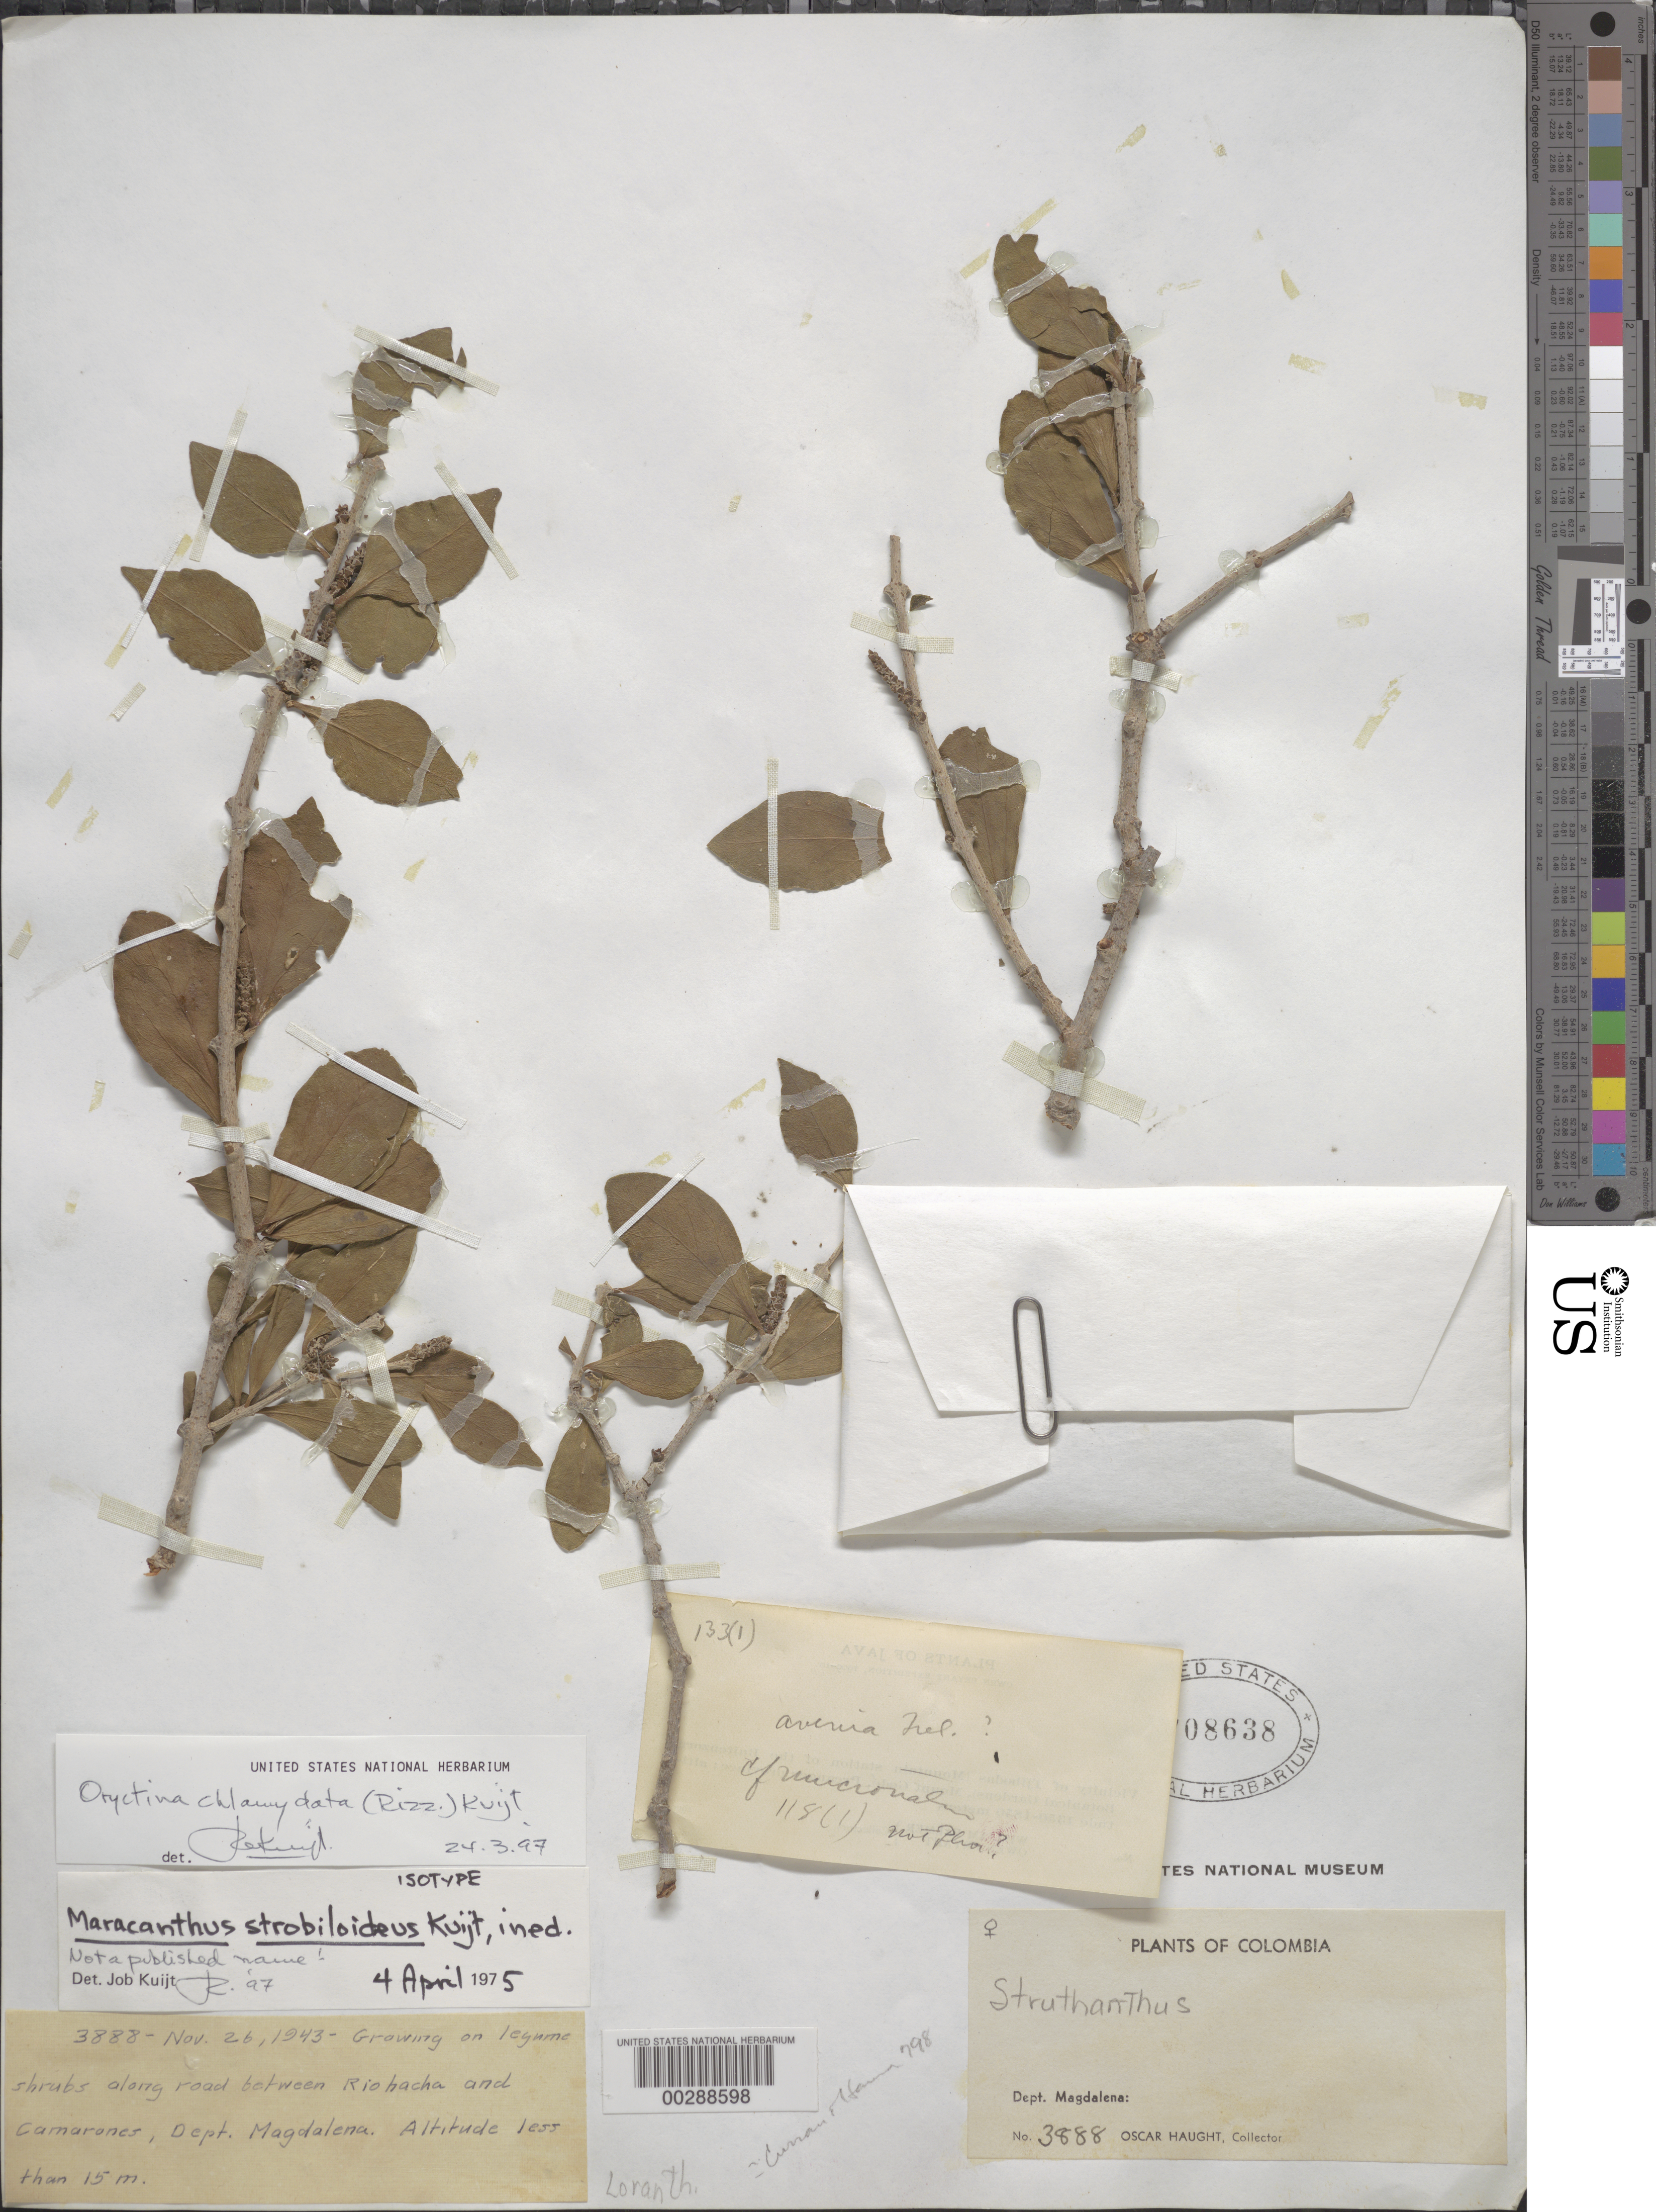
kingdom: Plantae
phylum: Tracheophyta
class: Magnoliopsida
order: Santalales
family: Loranthaceae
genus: Oryctina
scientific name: Oryctina chlamydata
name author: (Rizzini) Kuijt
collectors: O. L. Haught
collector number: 3888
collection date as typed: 26 Nov 1943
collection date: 1943-11-26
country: Colombia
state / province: Magdalena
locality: Along road between Rio Hacha and Camarones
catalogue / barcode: US 1708638